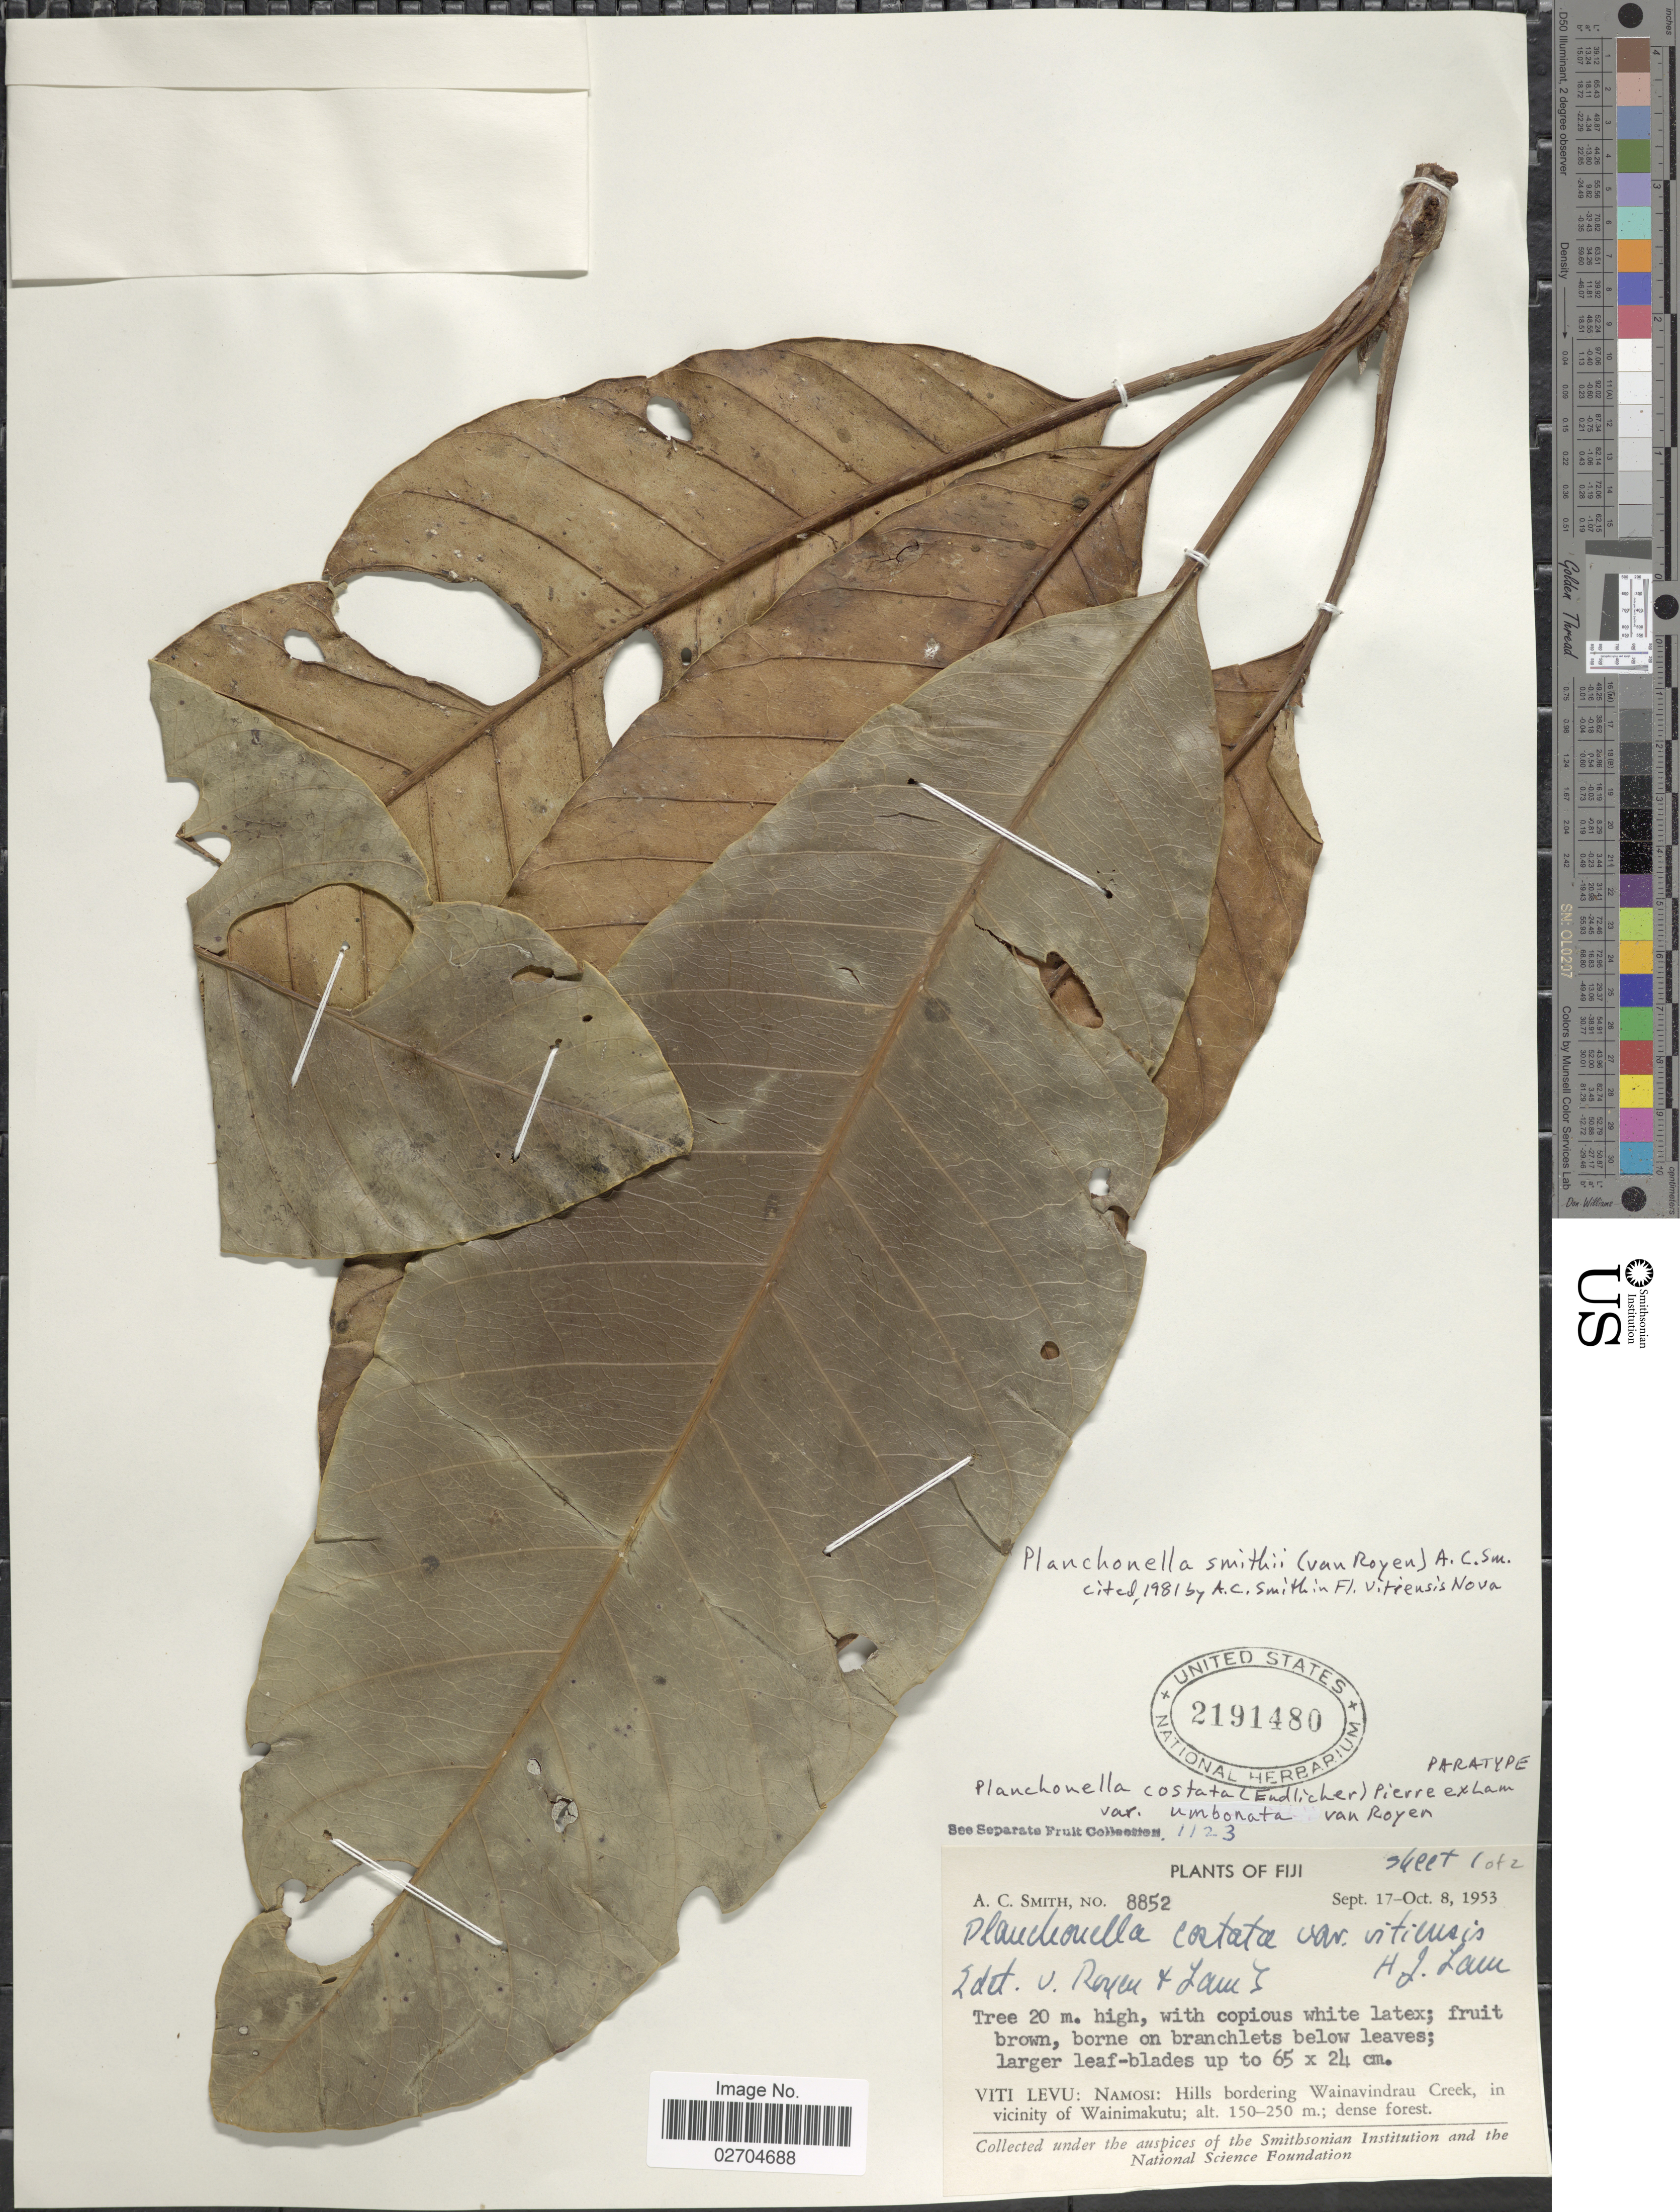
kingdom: Plantae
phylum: Tracheophyta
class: Magnoliopsida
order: Ericales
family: Sapotaceae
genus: Planchonella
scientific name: Planchonella smithii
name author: (P. Royen) A.C. Sm.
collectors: A. C. Smith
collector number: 8852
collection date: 1953-09-17/1953-10-08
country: Fiji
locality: Viti Levu: Namosi: Hills bordering Wainavindrau Creek, in vicinity of Wainimakutu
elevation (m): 150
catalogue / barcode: US 2191480